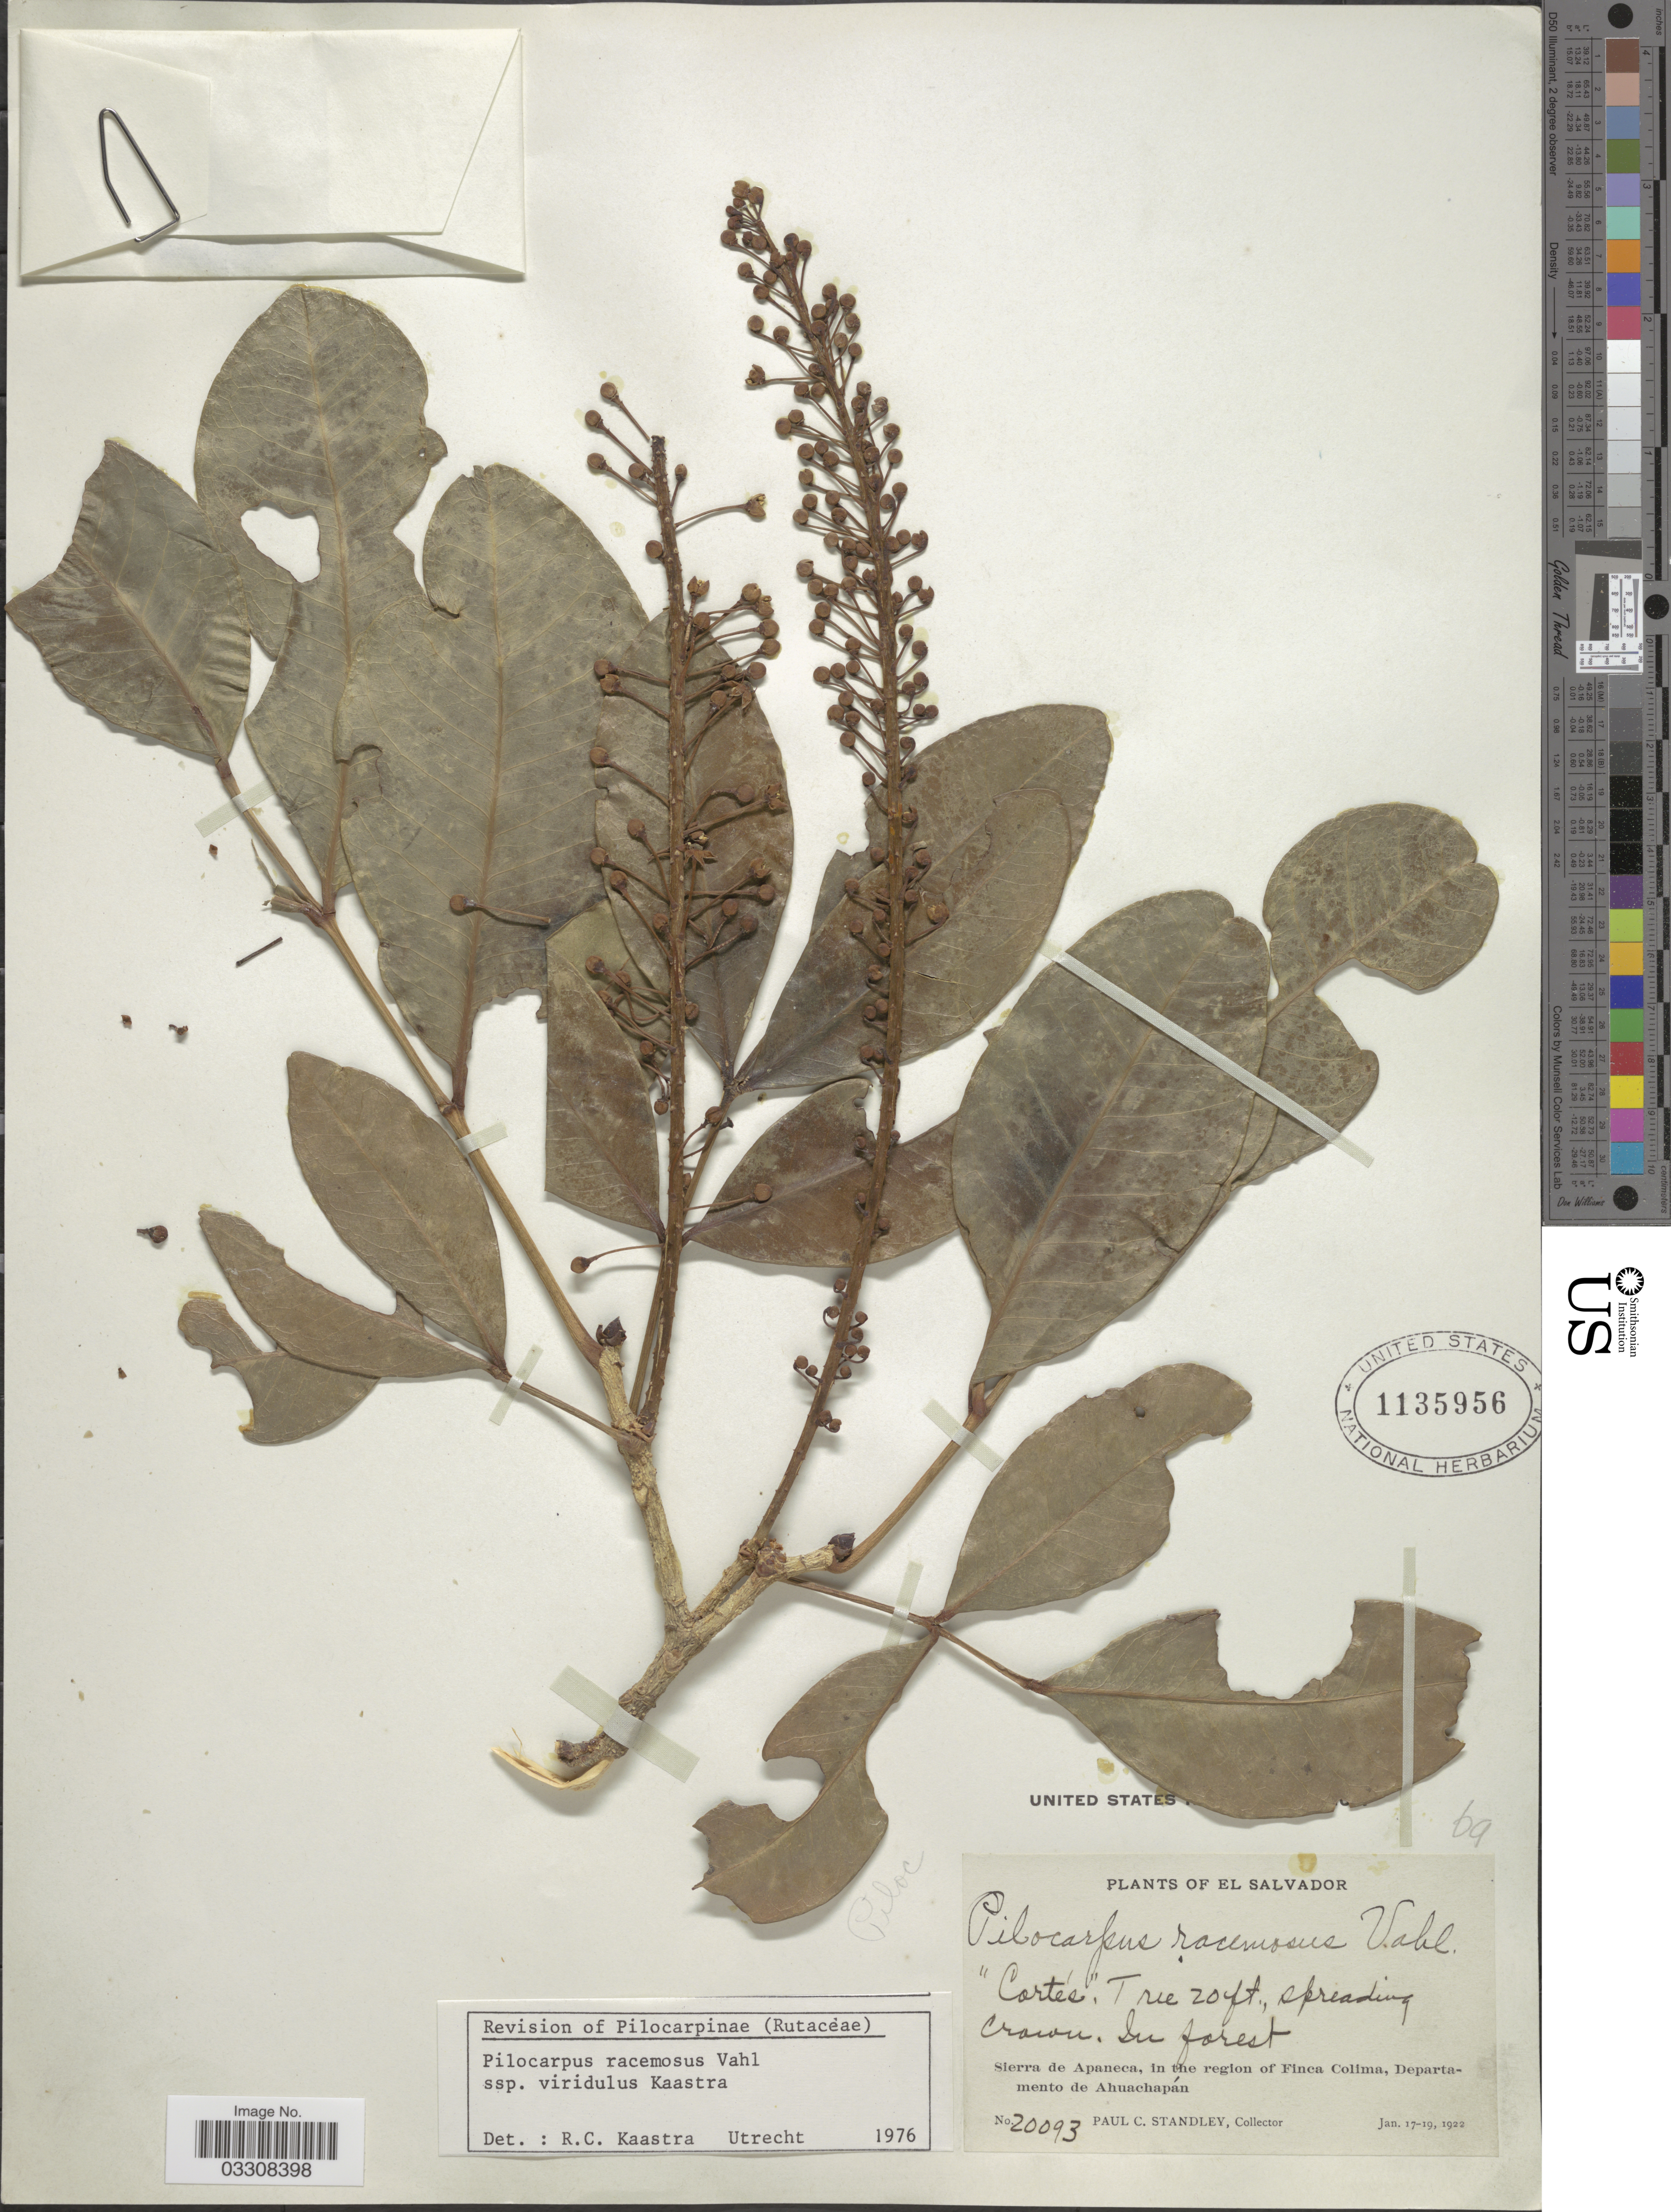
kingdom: Plantae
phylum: Tracheophyta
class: Magnoliopsida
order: Sapindales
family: Rutaceae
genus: Pilocarpus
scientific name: Pilocarpus racemosus subsp. viridulus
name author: Kaastra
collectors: P. C. Standley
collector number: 20093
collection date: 1922-01-17/1922-01-19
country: El Salvador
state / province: Ahuachapan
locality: Sierra de Apaneca, in the region of Finca Colima, Departamento de Ahuachapán.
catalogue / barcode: US 1135956